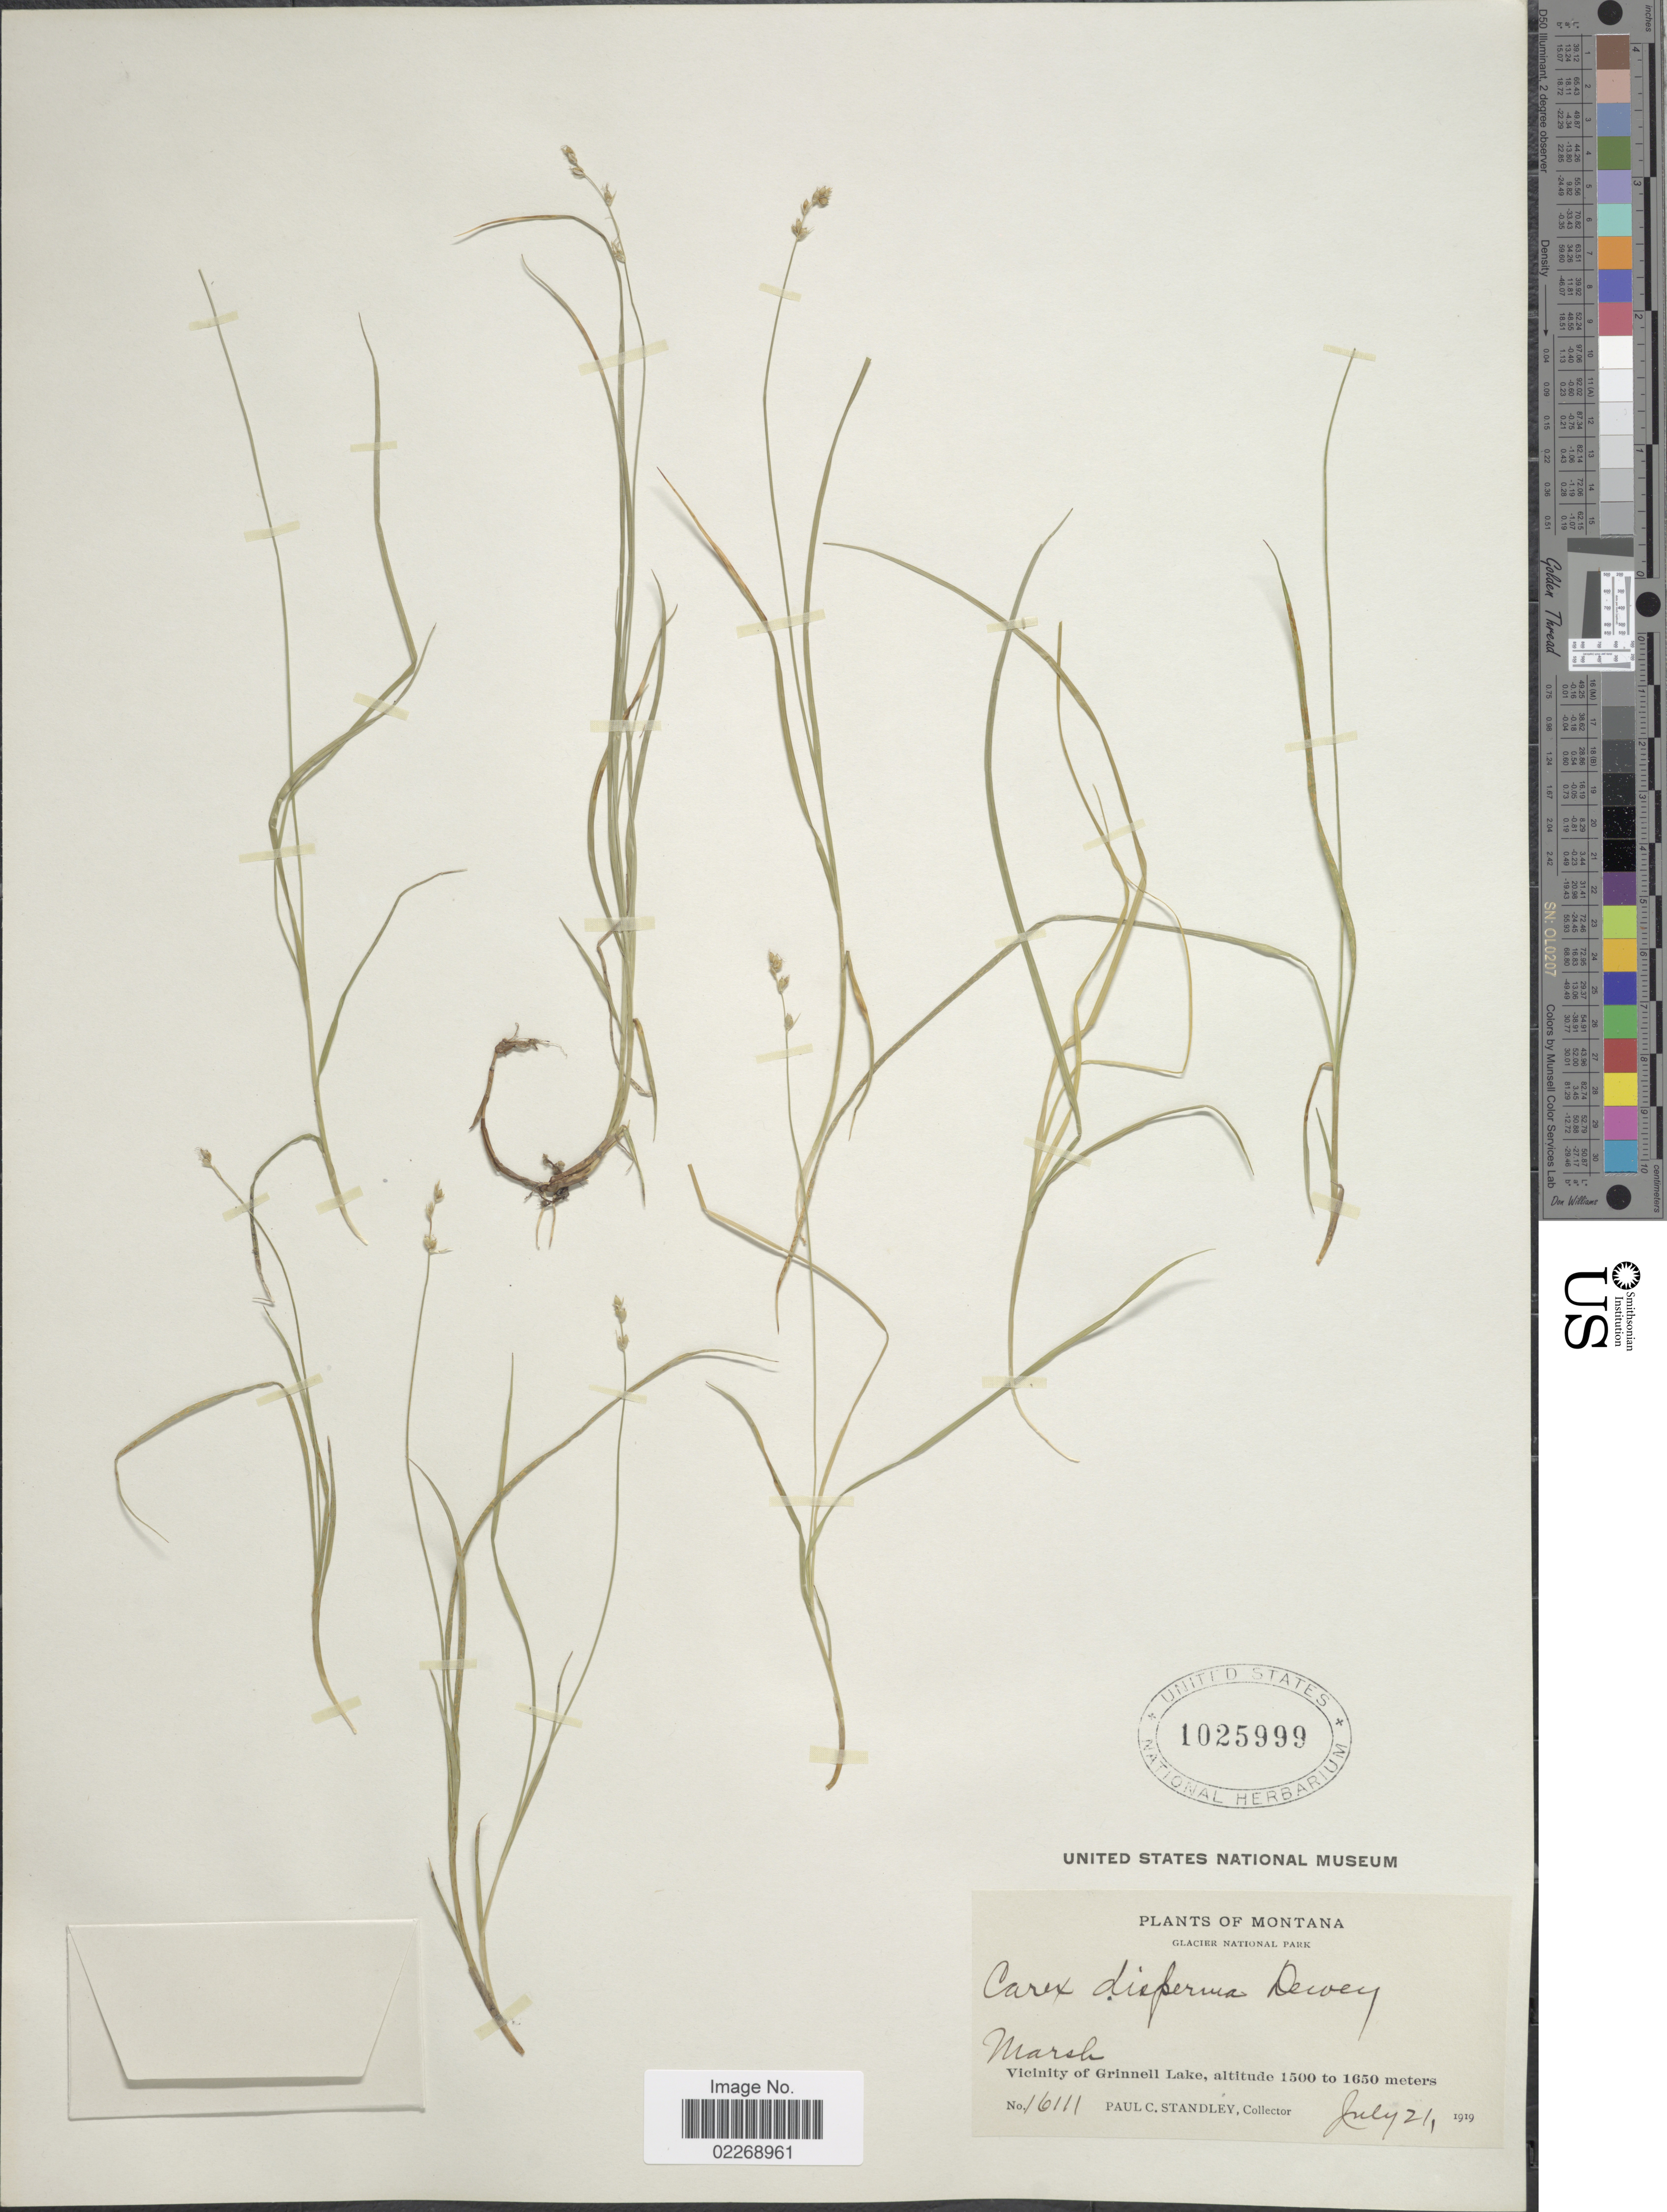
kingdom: Plantae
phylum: Tracheophyta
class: Liliopsida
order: Poales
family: Cyperaceae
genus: Carex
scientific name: Carex disperma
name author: Dewey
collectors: P. C. Standley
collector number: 16111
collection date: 1919-07-21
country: United States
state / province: Montana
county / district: Glacier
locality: Glacier National Park, Marsh, Vicinity of Grinnell Lake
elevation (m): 1500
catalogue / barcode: US 1025999